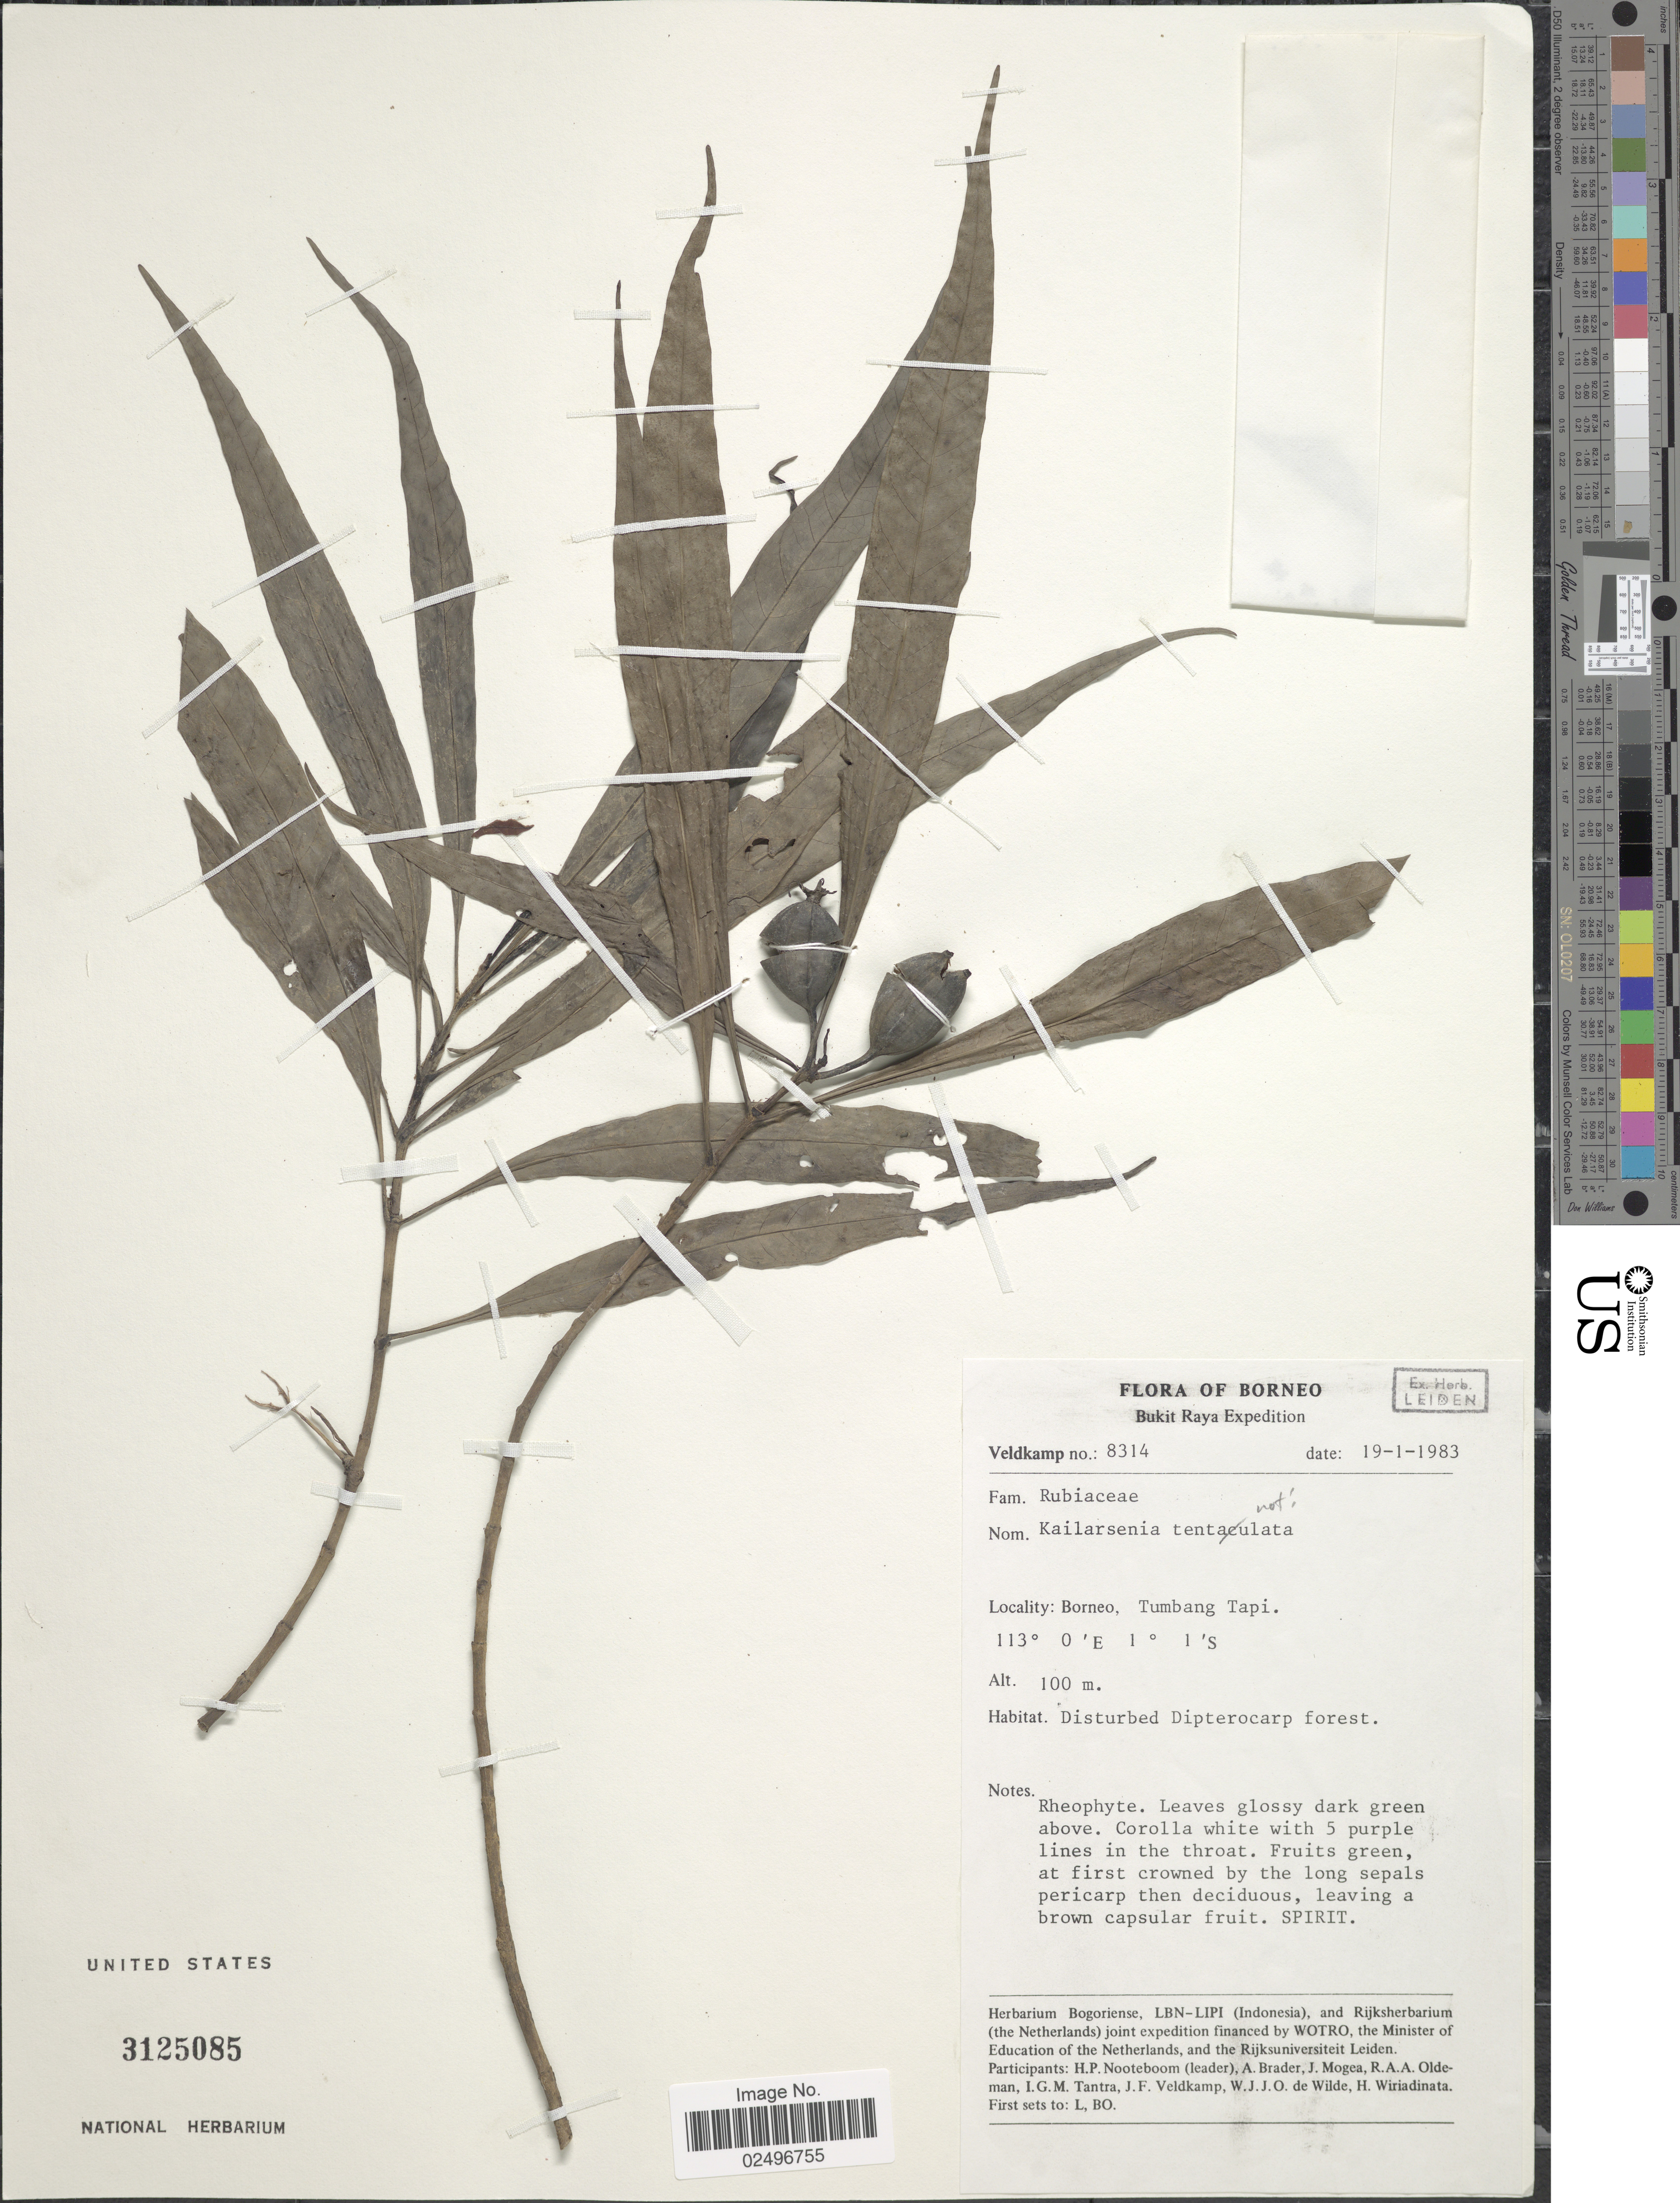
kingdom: Plantae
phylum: Tracheophyta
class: Magnoliopsida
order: Gentianales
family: Rubiaceae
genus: Kailarsenia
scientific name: Kailarsenia sp.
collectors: H. P. Nooteboom, A. Brader, J. Mogea, R. Oldeman & et al.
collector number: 8314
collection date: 1983-01-19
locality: Borneo. Tumbang Tapi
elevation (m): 100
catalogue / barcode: US 3125085